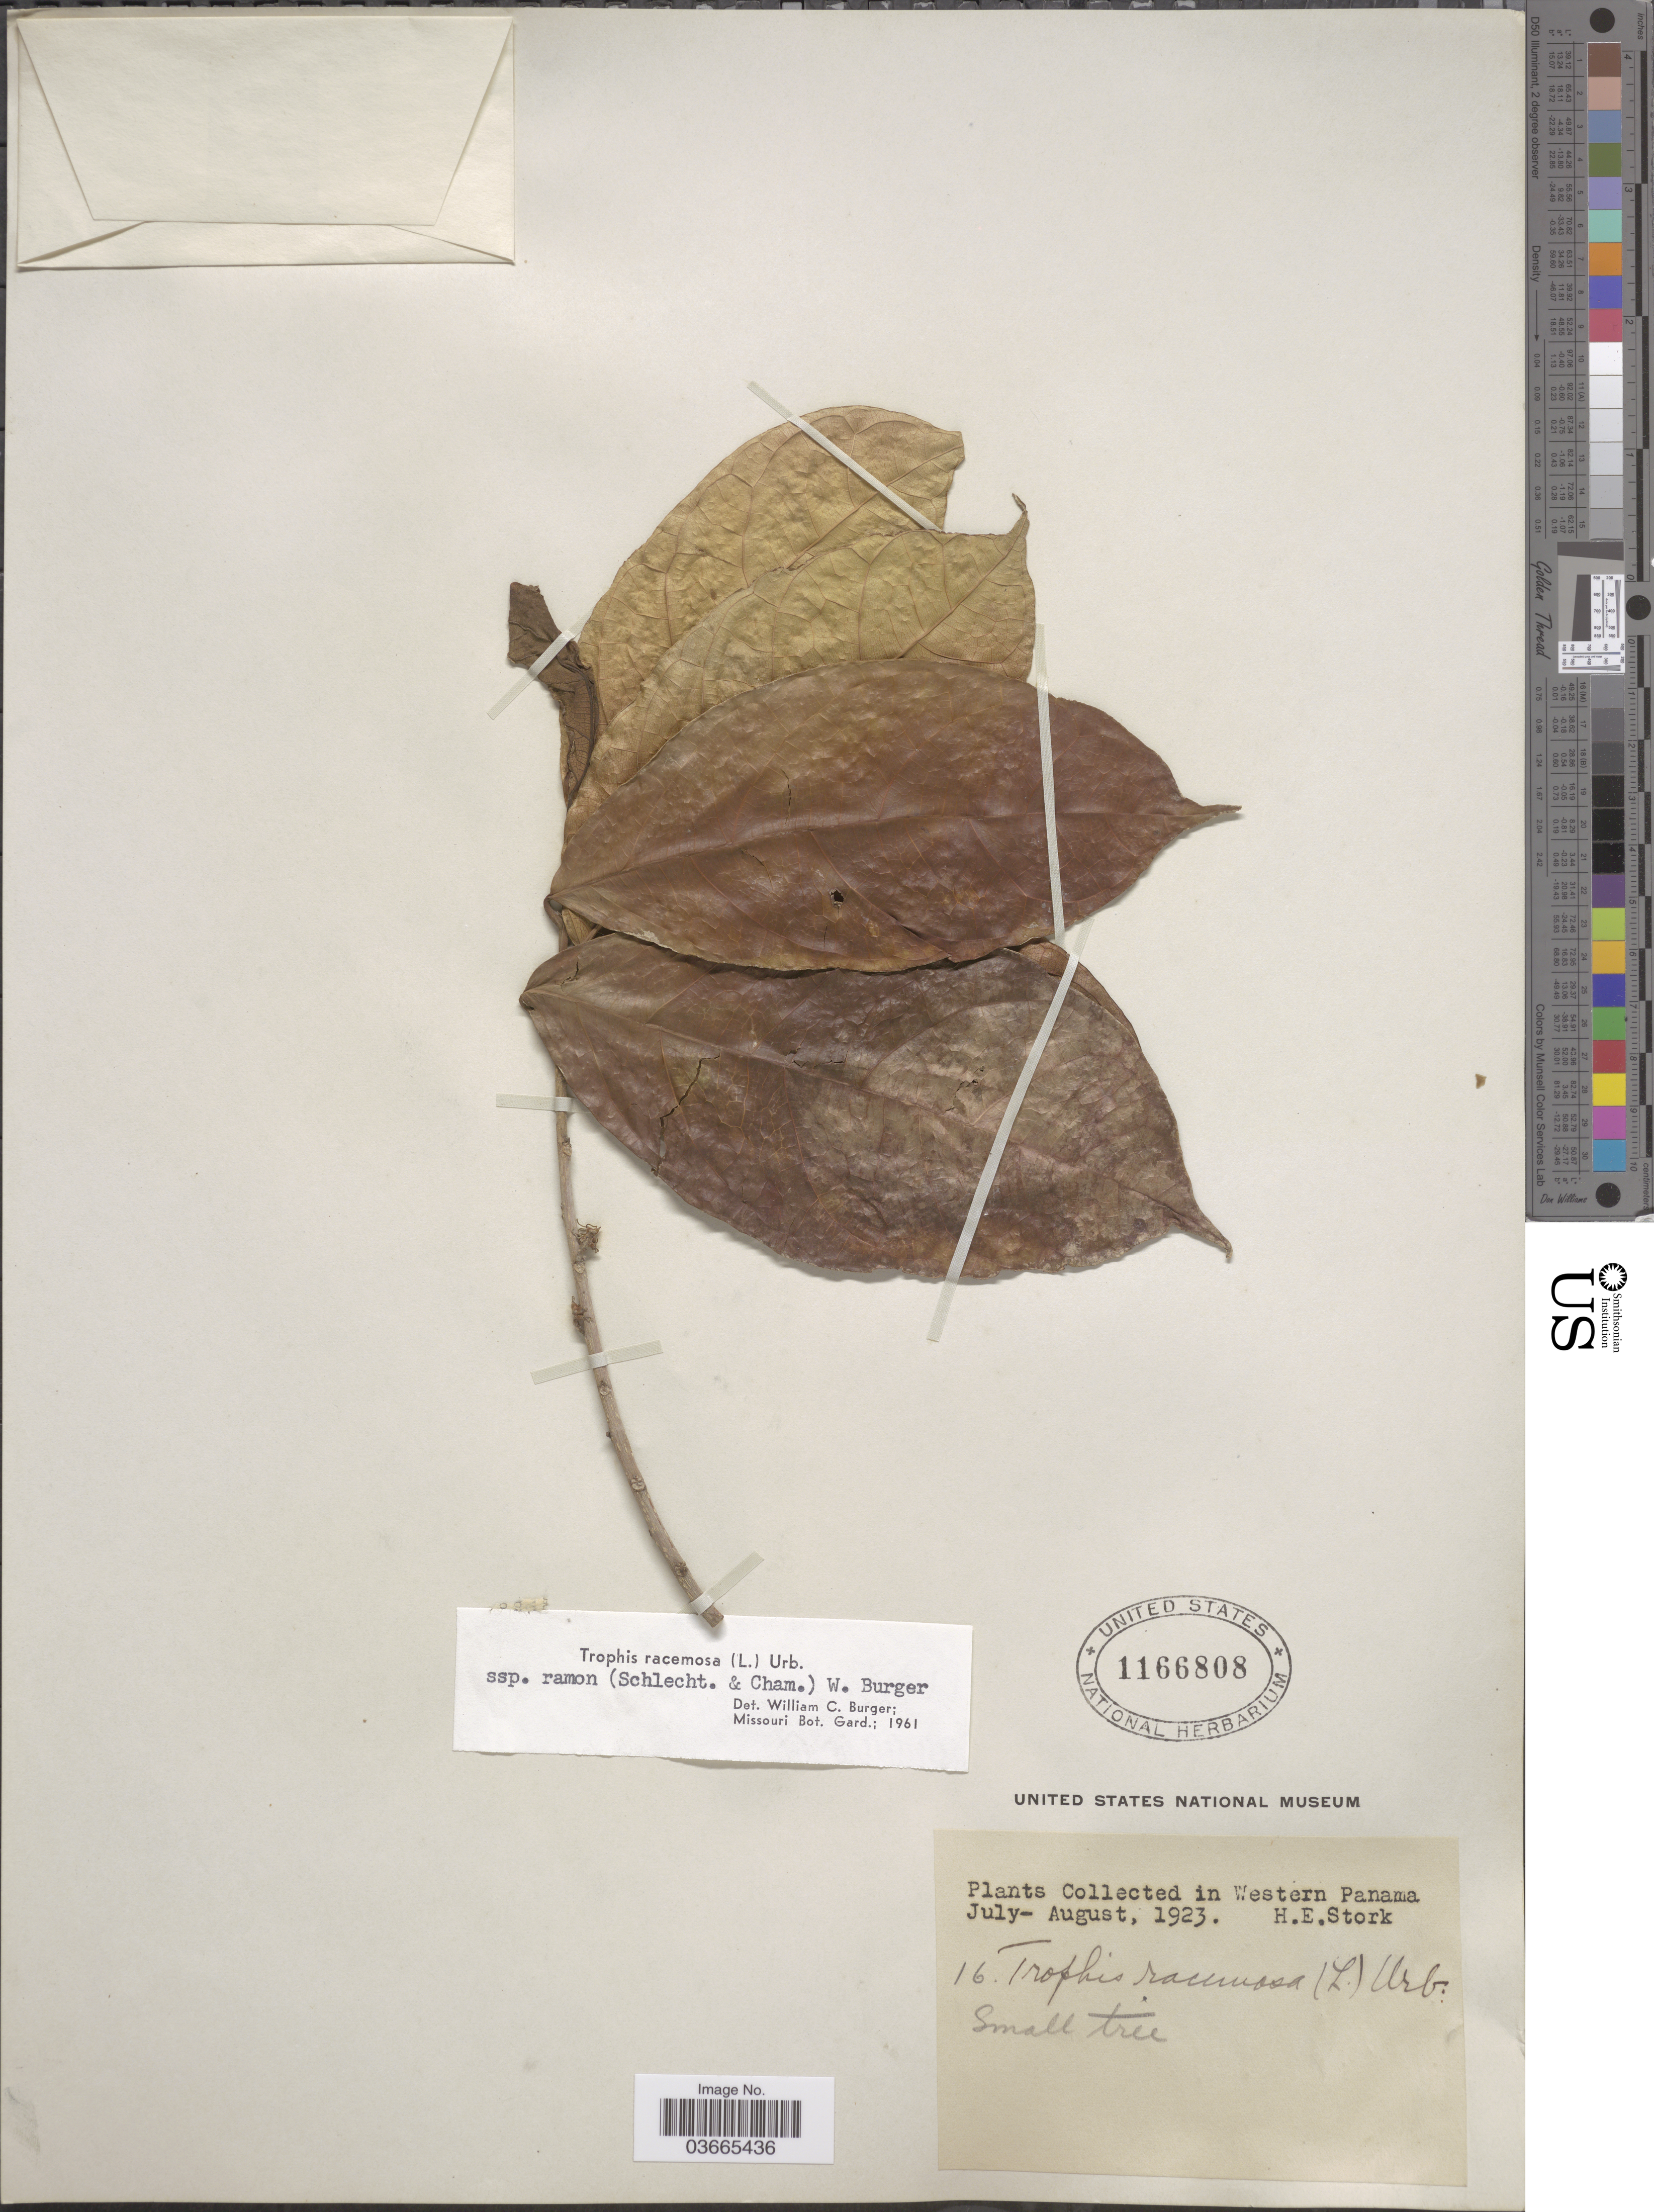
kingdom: Plantae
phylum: Tracheophyta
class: Magnoliopsida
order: Rosales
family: Moraceae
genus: Trophis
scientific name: Trophis racemosa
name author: (L.) Urb.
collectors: H. E. Stork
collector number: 16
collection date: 1923-07/1923-08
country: Panama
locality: Western Panama.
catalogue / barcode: US 1166808